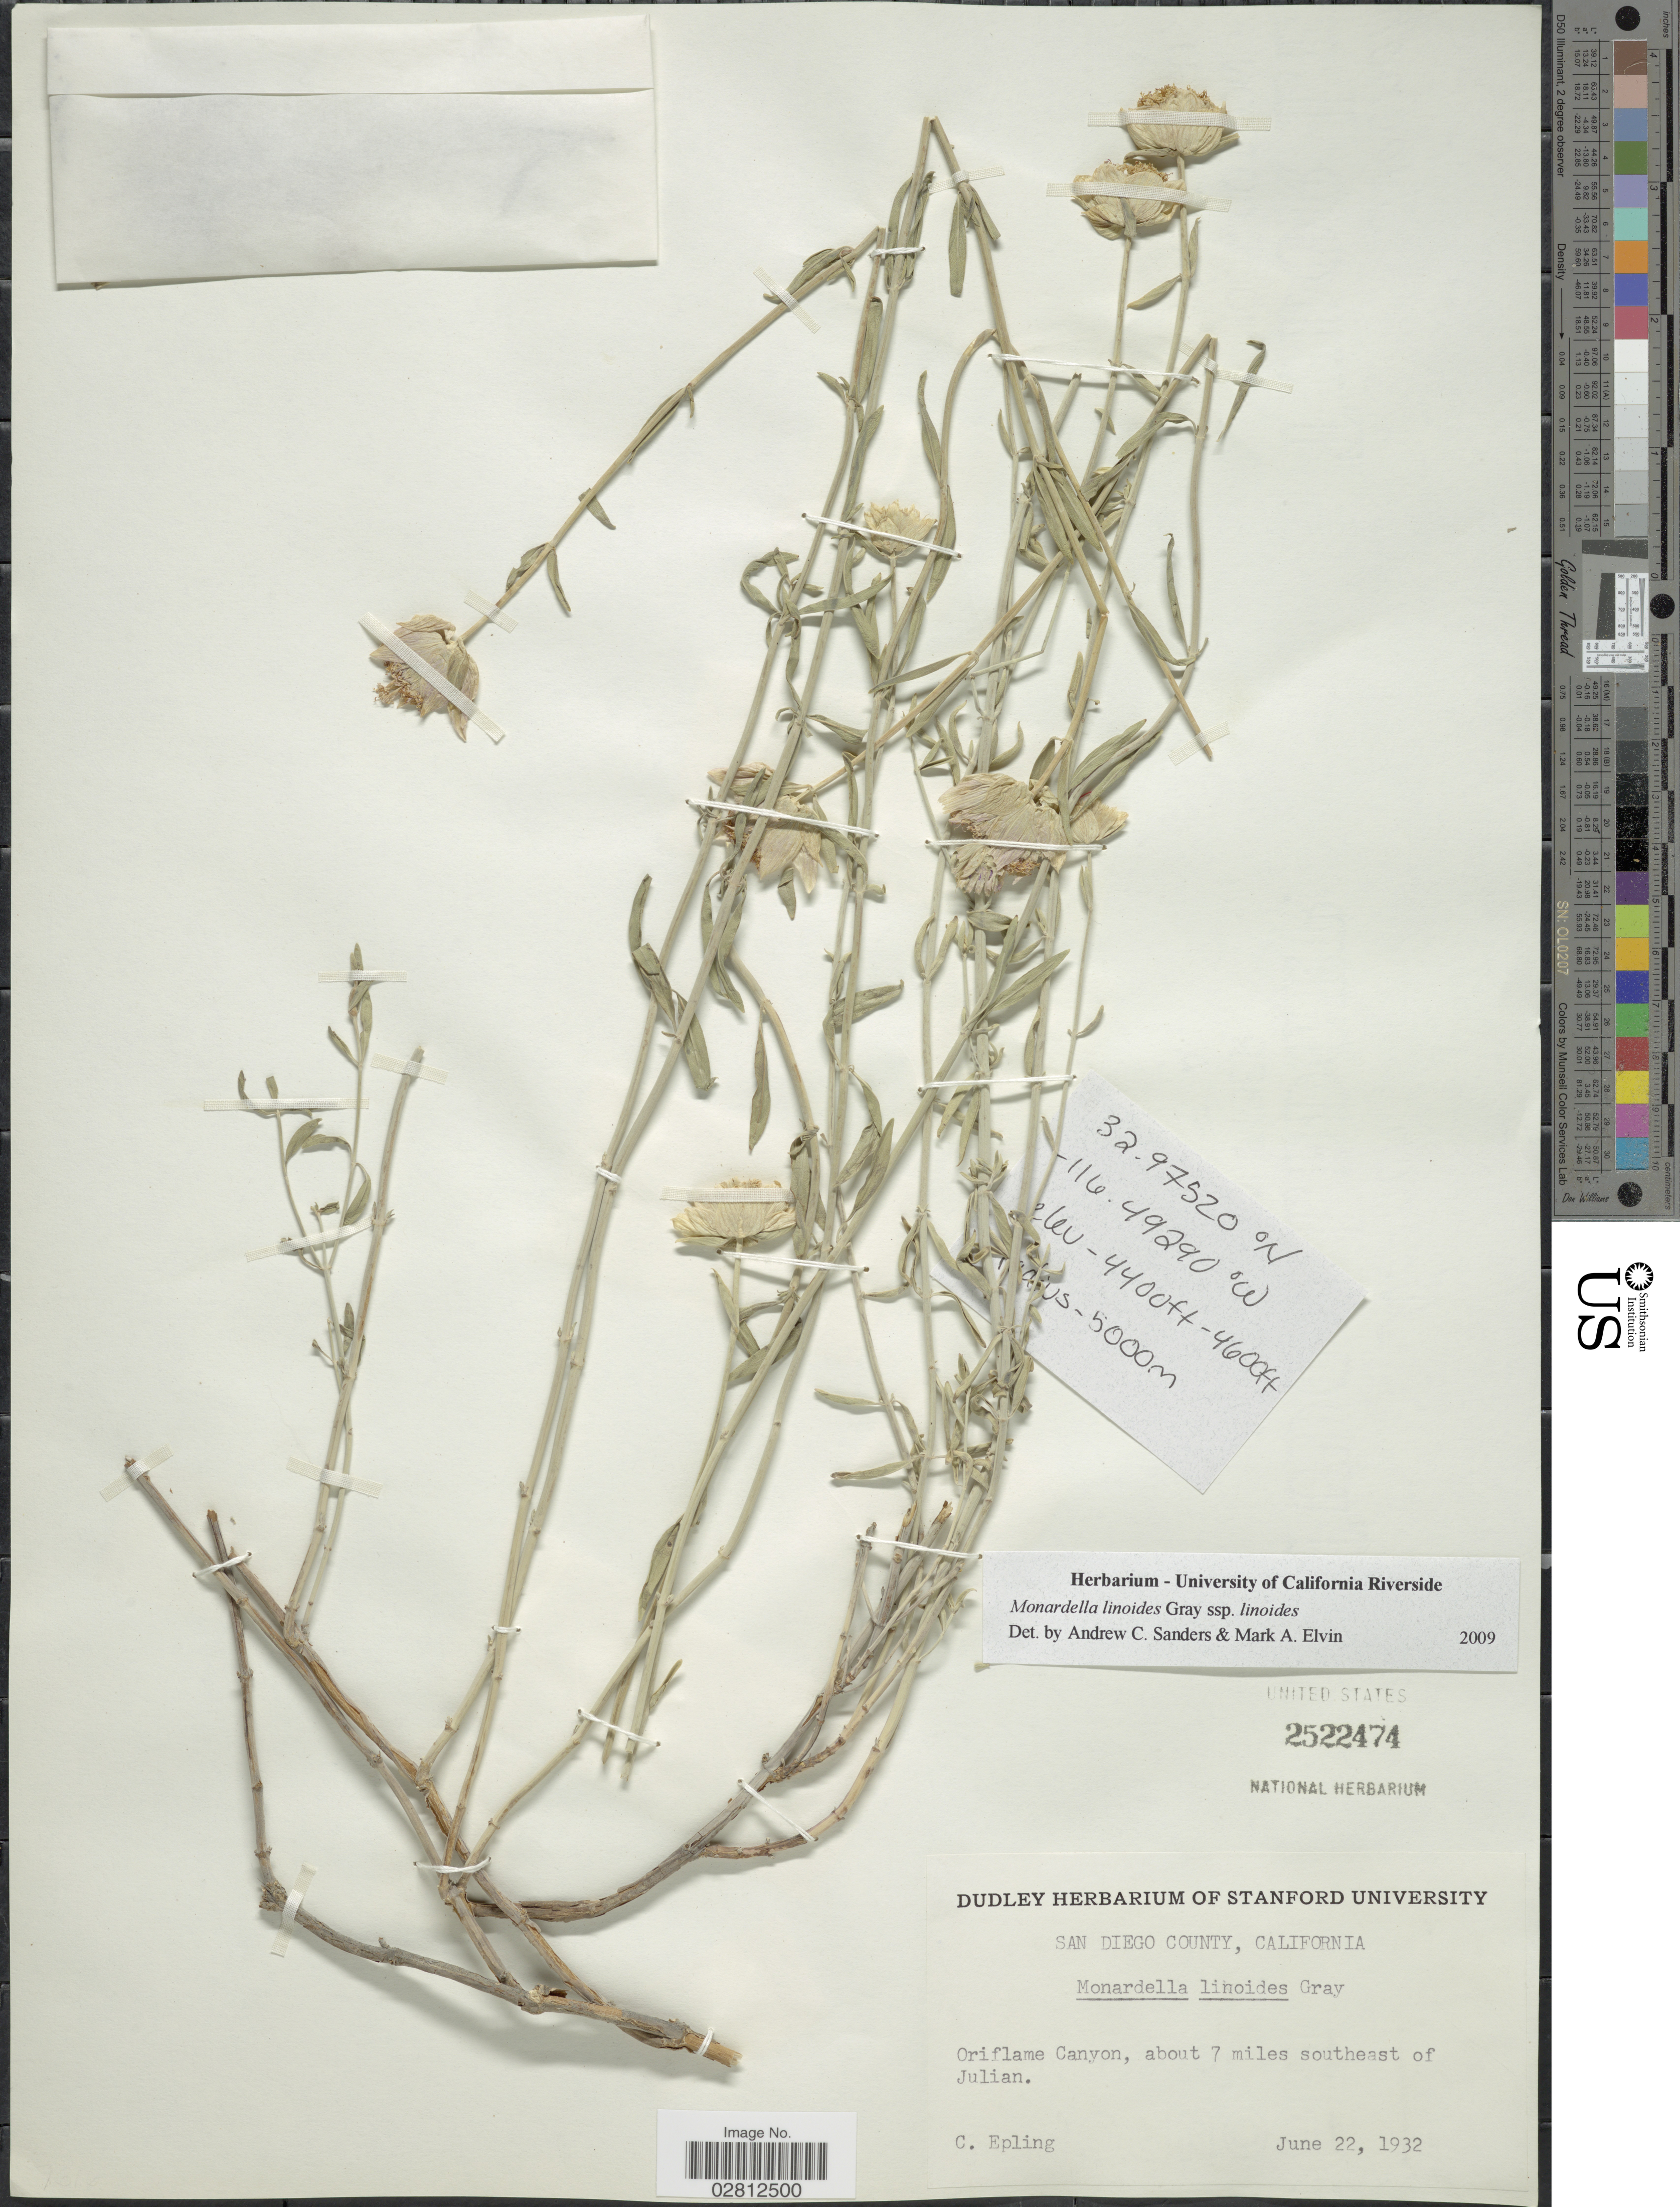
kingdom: Plantae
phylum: Tracheophyta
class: Magnoliopsida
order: Lamiales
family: Lamiaceae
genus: Monardella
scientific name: Monardella linoides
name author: A. Gray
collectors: C. C. Epling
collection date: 1932-06-22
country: United States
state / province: California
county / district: San Diego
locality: San Diego County, Oriflame Canyon, about 7 miles southeast of Julian.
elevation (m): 1341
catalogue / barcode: US 2522474